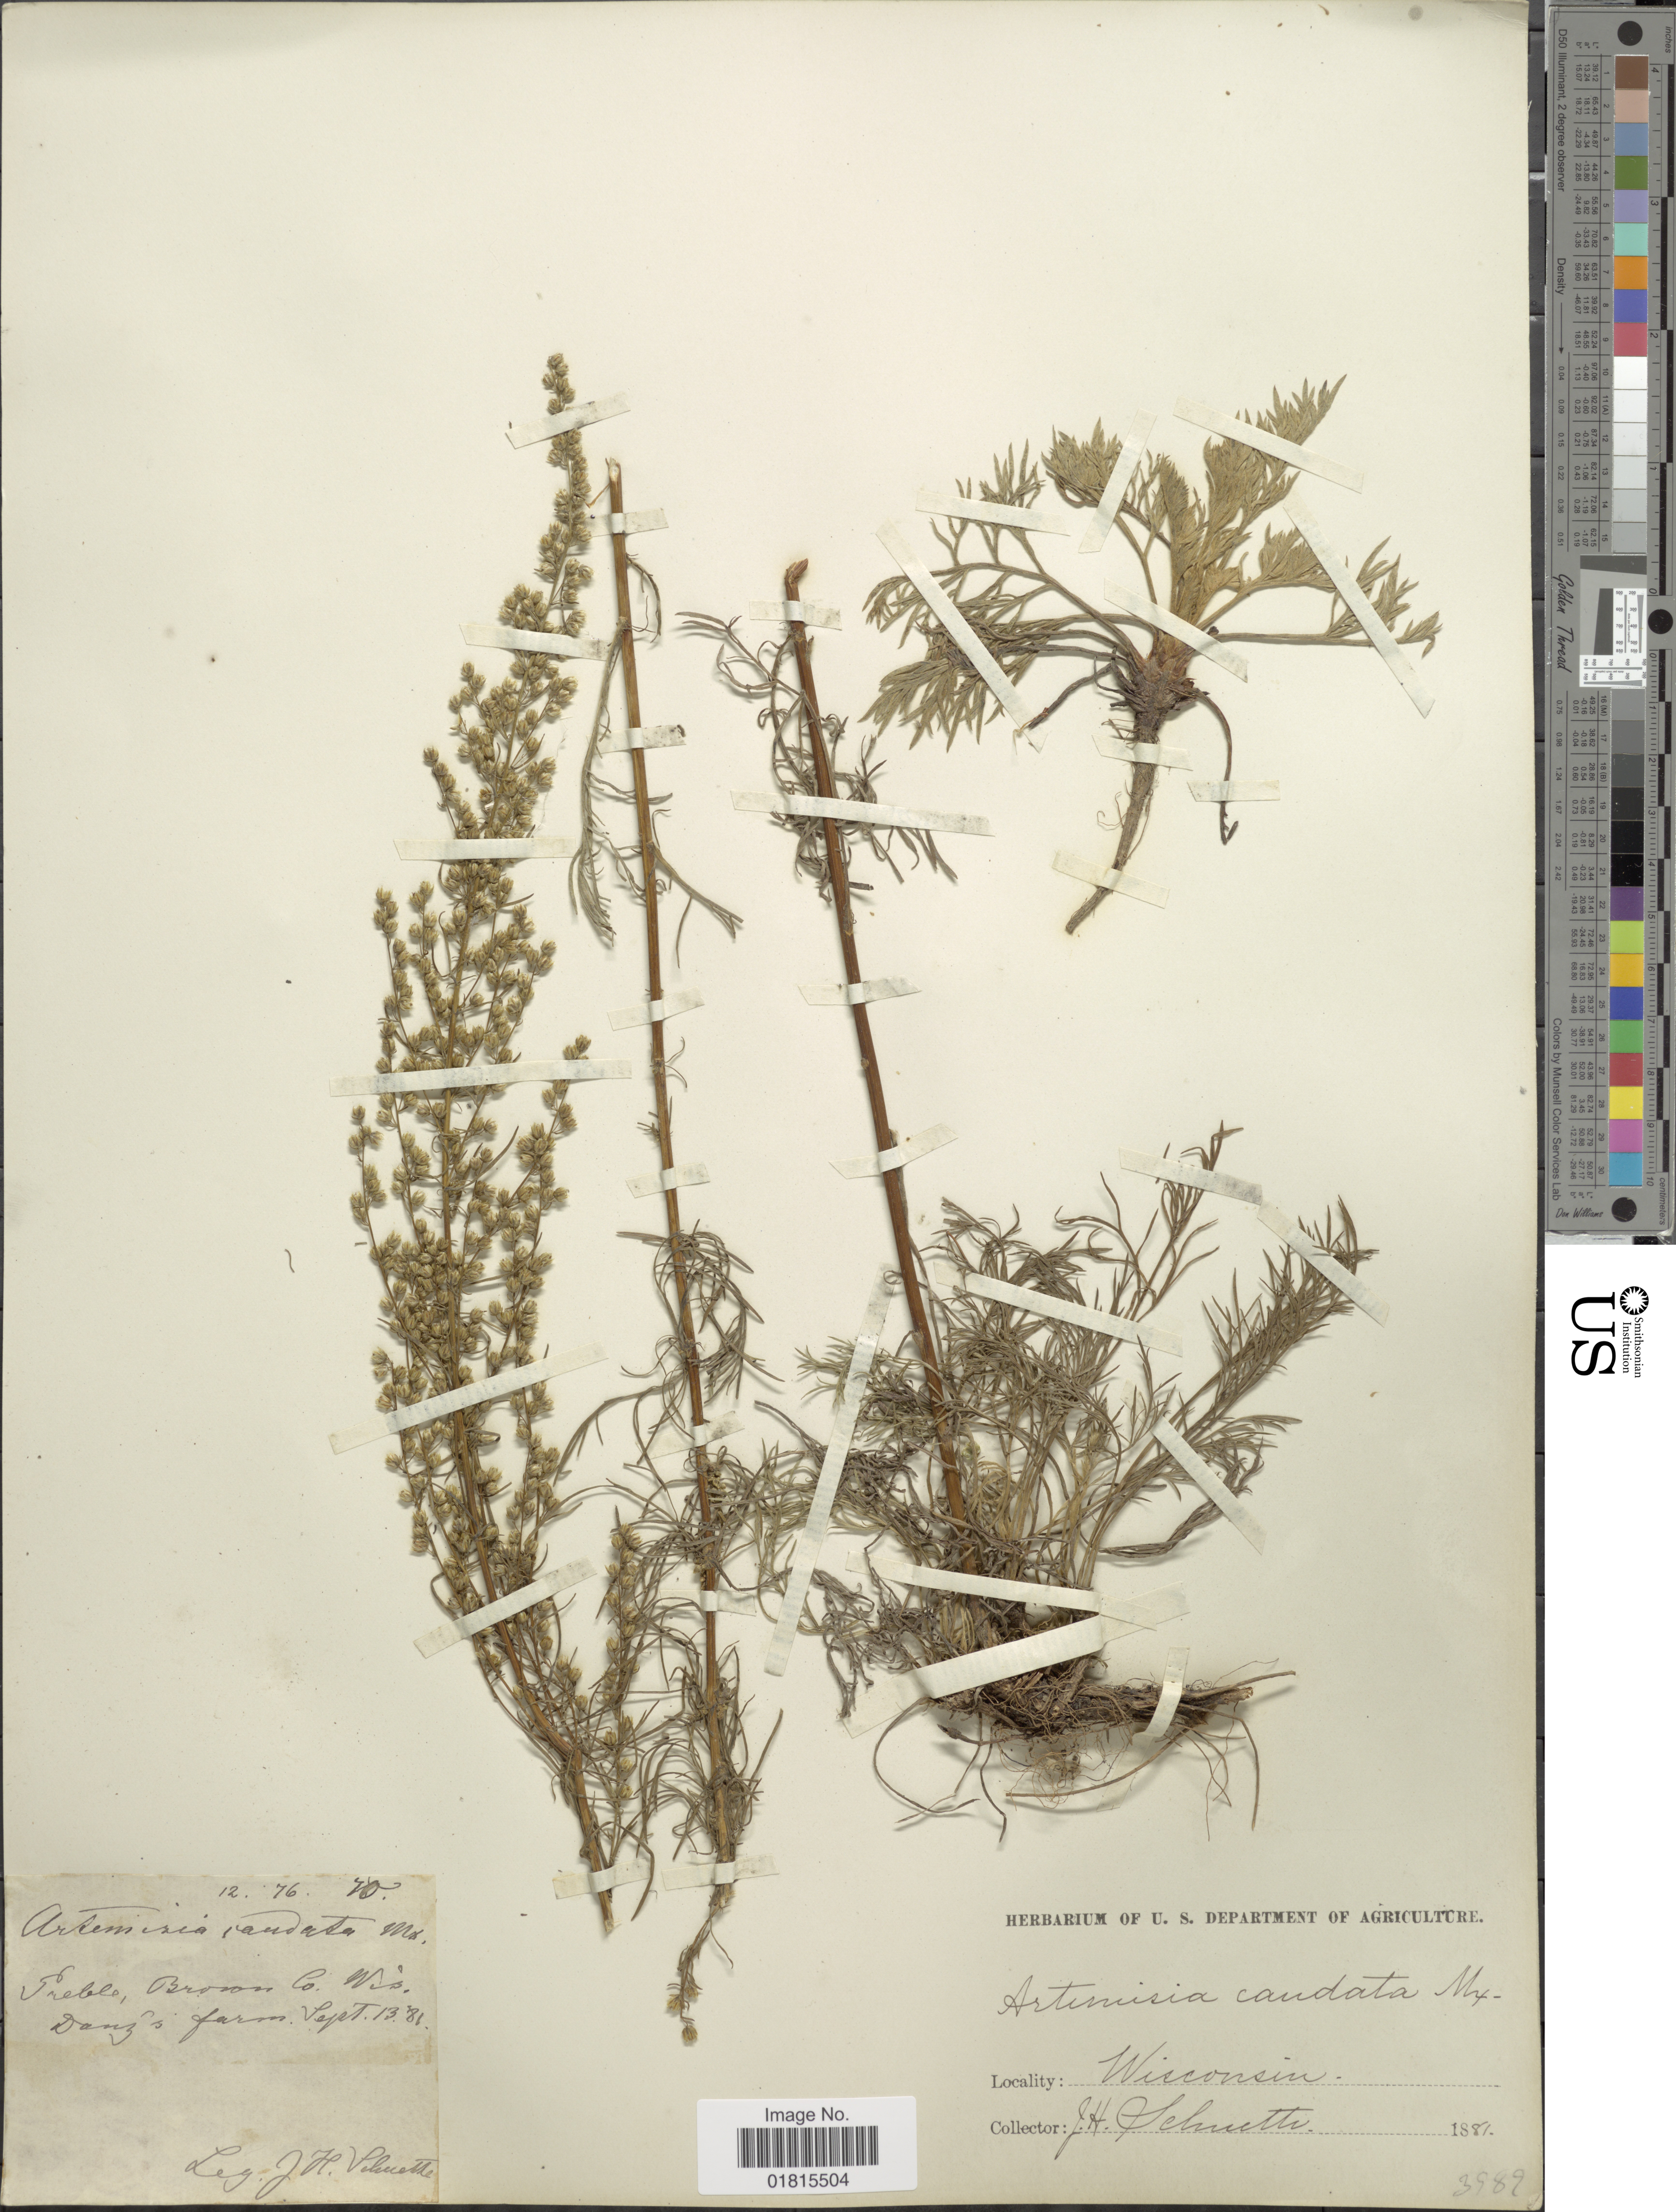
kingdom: Plantae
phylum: Tracheophyta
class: Magnoliopsida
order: Asterales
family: Asteraceae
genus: Artemisia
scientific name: Artemisia forwoodii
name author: S. Watson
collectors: J. Schnette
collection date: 1881-09-13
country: United States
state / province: Wisconsin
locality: Preble, Brown Co. Wis, Danz's farm.